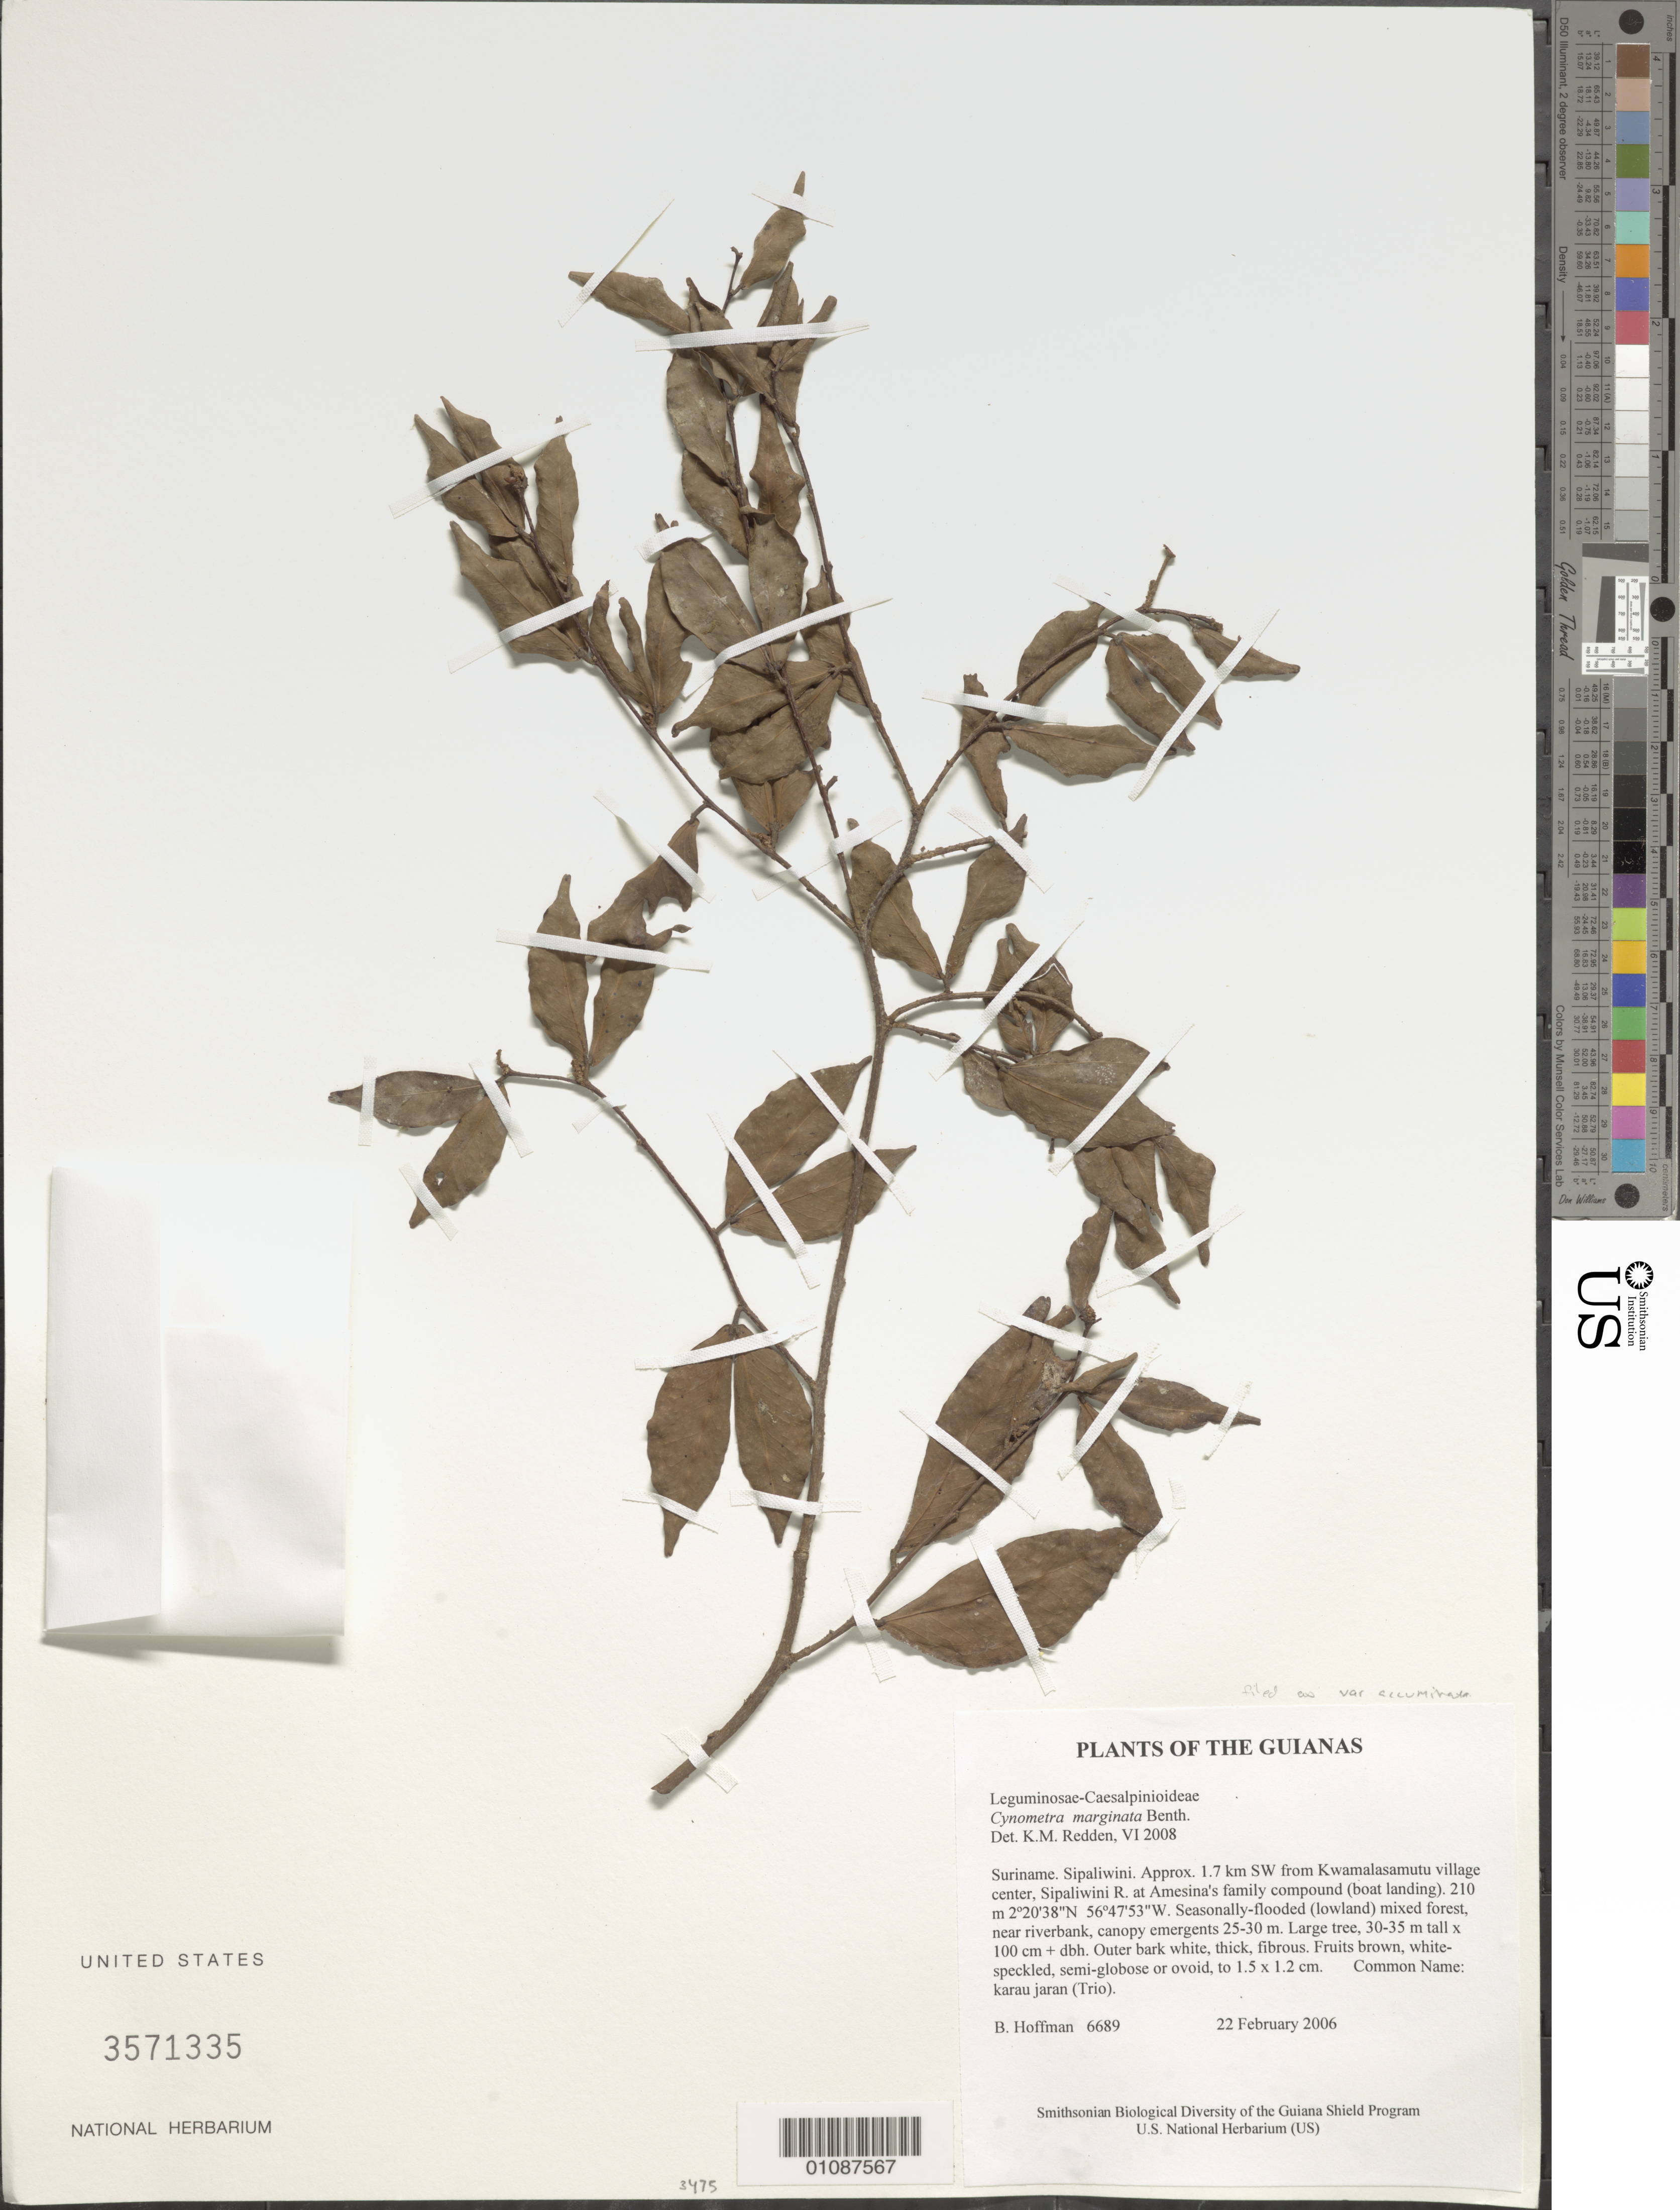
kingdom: Plantae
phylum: Tracheophyta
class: Magnoliopsida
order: Fabales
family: Fabaceae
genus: Cynometra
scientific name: Cynometra marginata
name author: Benth.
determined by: Redden, K. M.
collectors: B. Hoffman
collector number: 6689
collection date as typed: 22 February 2006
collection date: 2006-02-22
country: Suriname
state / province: Sipaliwini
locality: Approx. 1.7 km SW from Kwamalasamutu village center, Sipaliwini R. at Amesina's family compound (boat landing)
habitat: Seasonally-flooded (lowland) mixed forest, near riverbank, canopy emergents 25-30 m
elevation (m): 210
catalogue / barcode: US 3571335